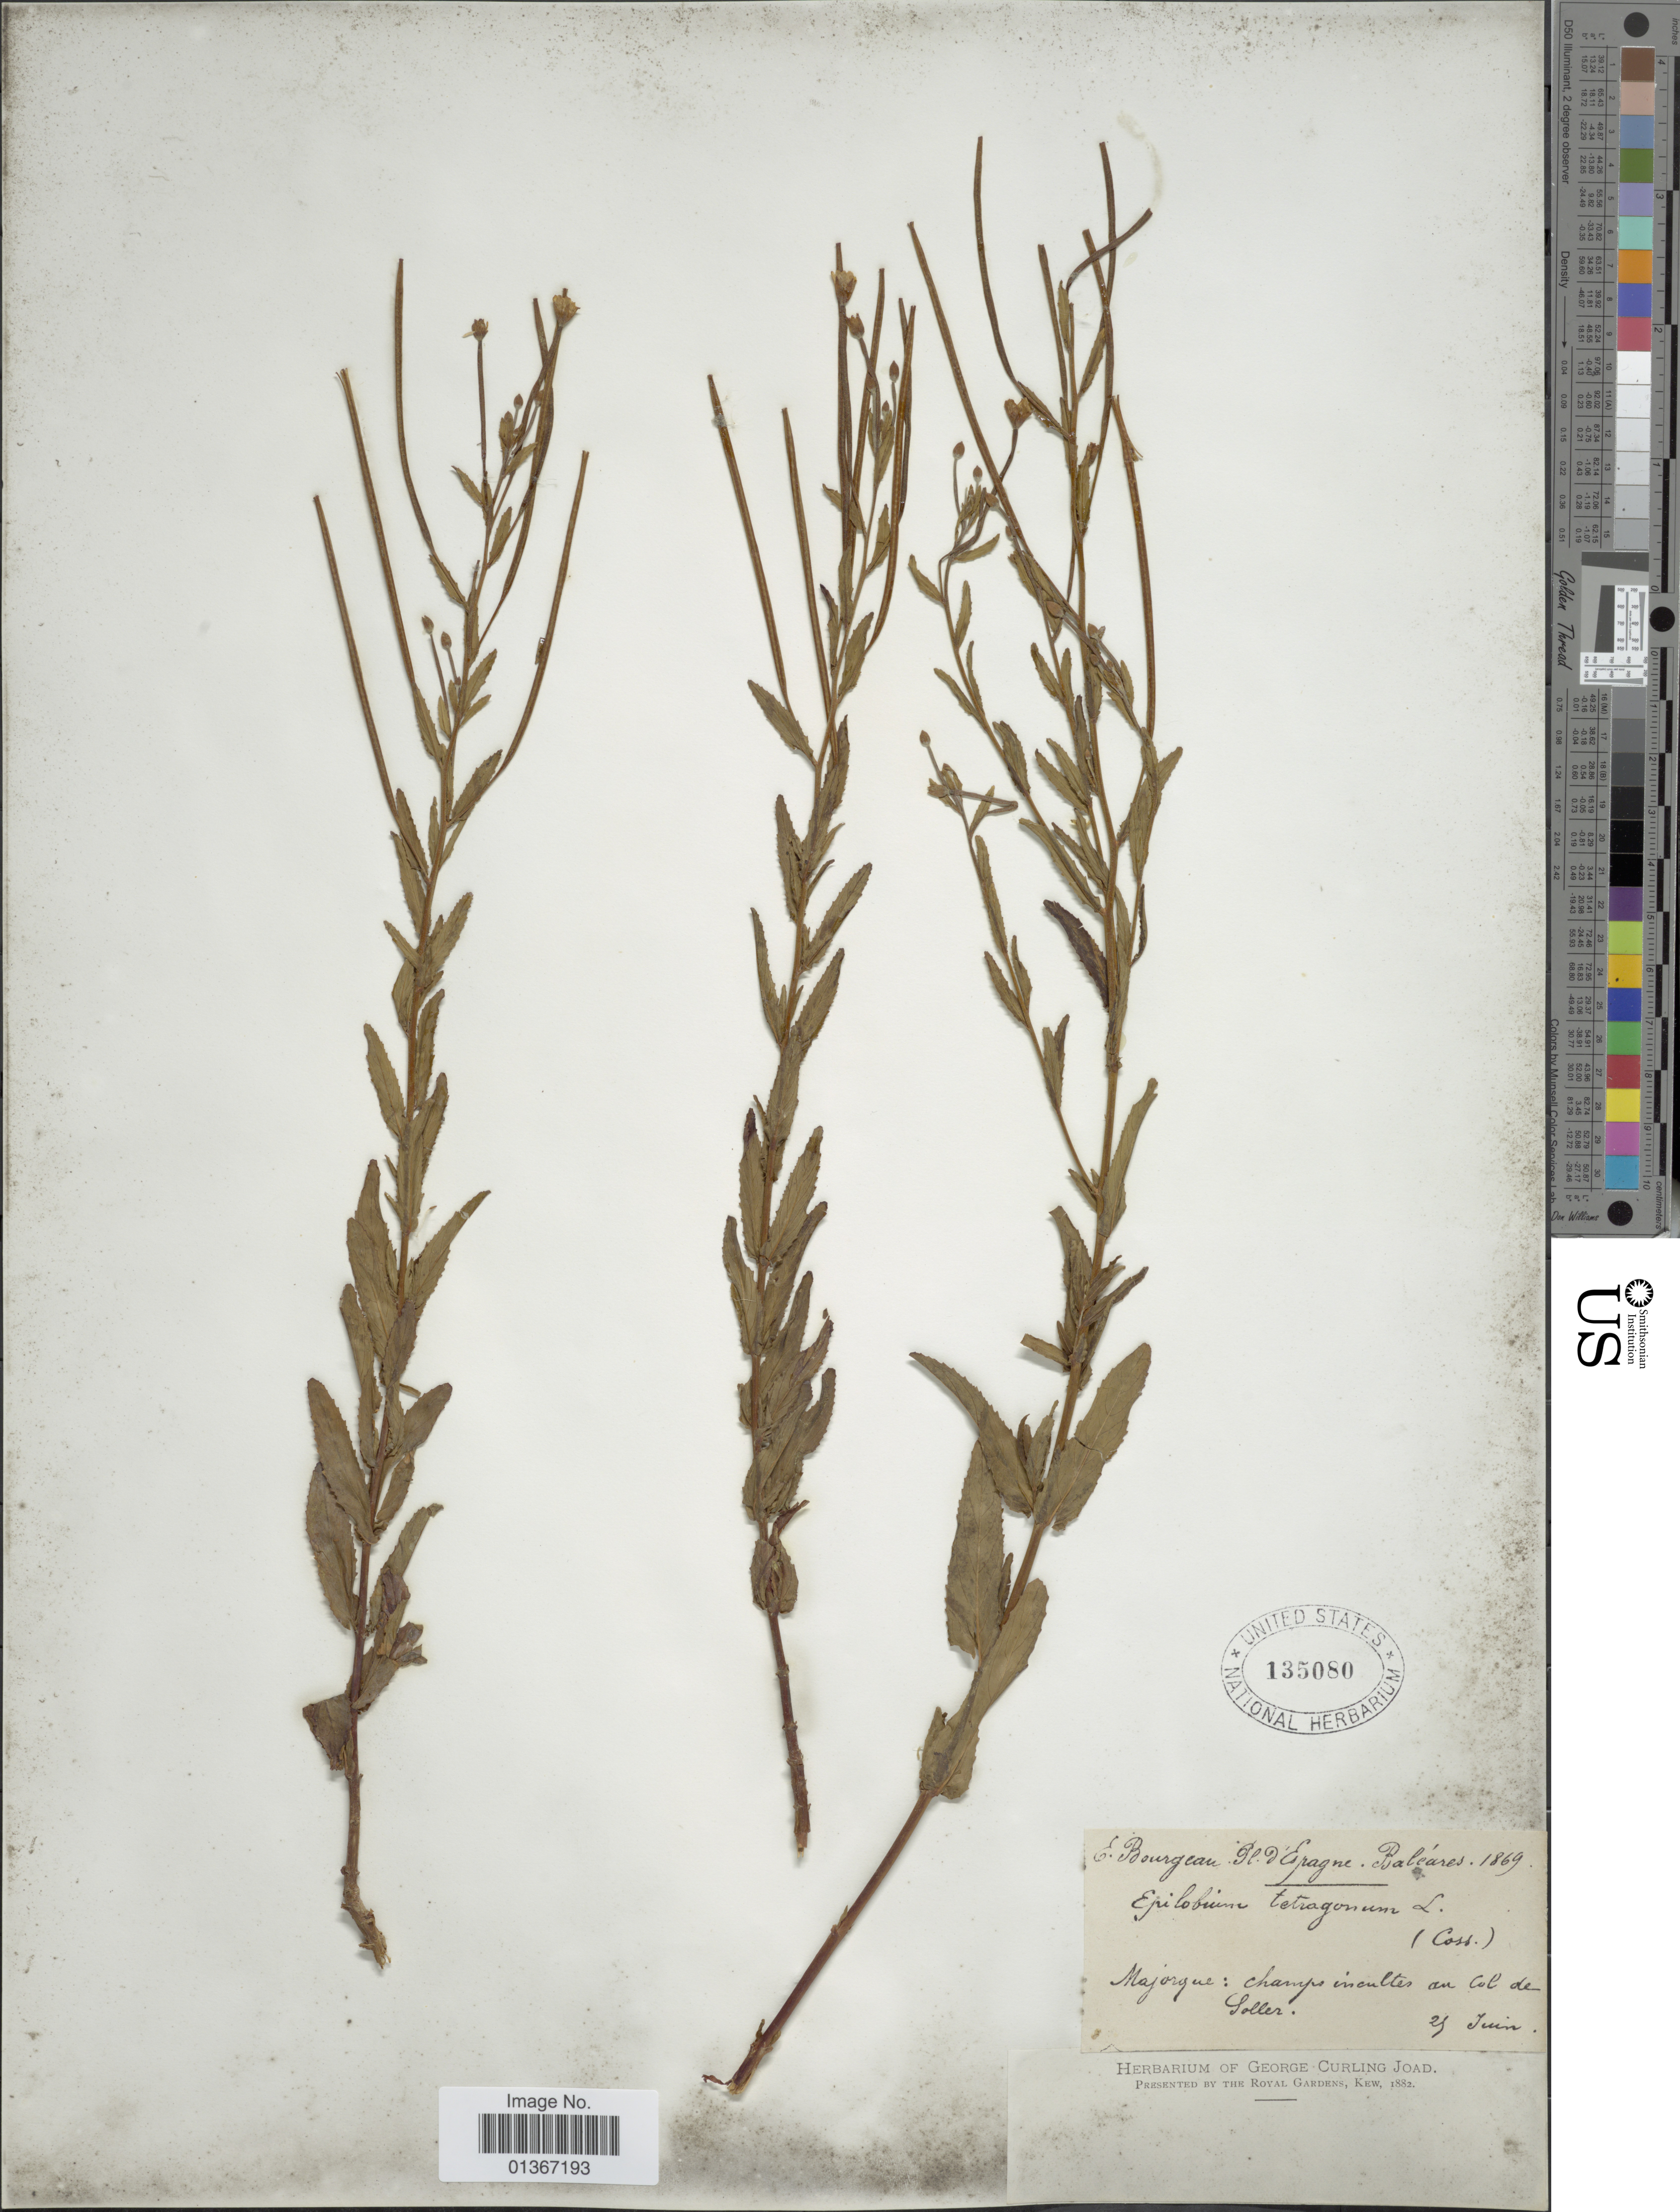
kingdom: Plantae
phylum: Tracheophyta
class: Magnoliopsida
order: Myrtales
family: Onagraceae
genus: Epilobium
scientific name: Epilobium tetragonum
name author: L.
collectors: ex herb. George Curling Joad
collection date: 1869-06-27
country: Spain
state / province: Islas Baleares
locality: Majorque: champs incultis an Col de Soller.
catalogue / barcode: US 135080